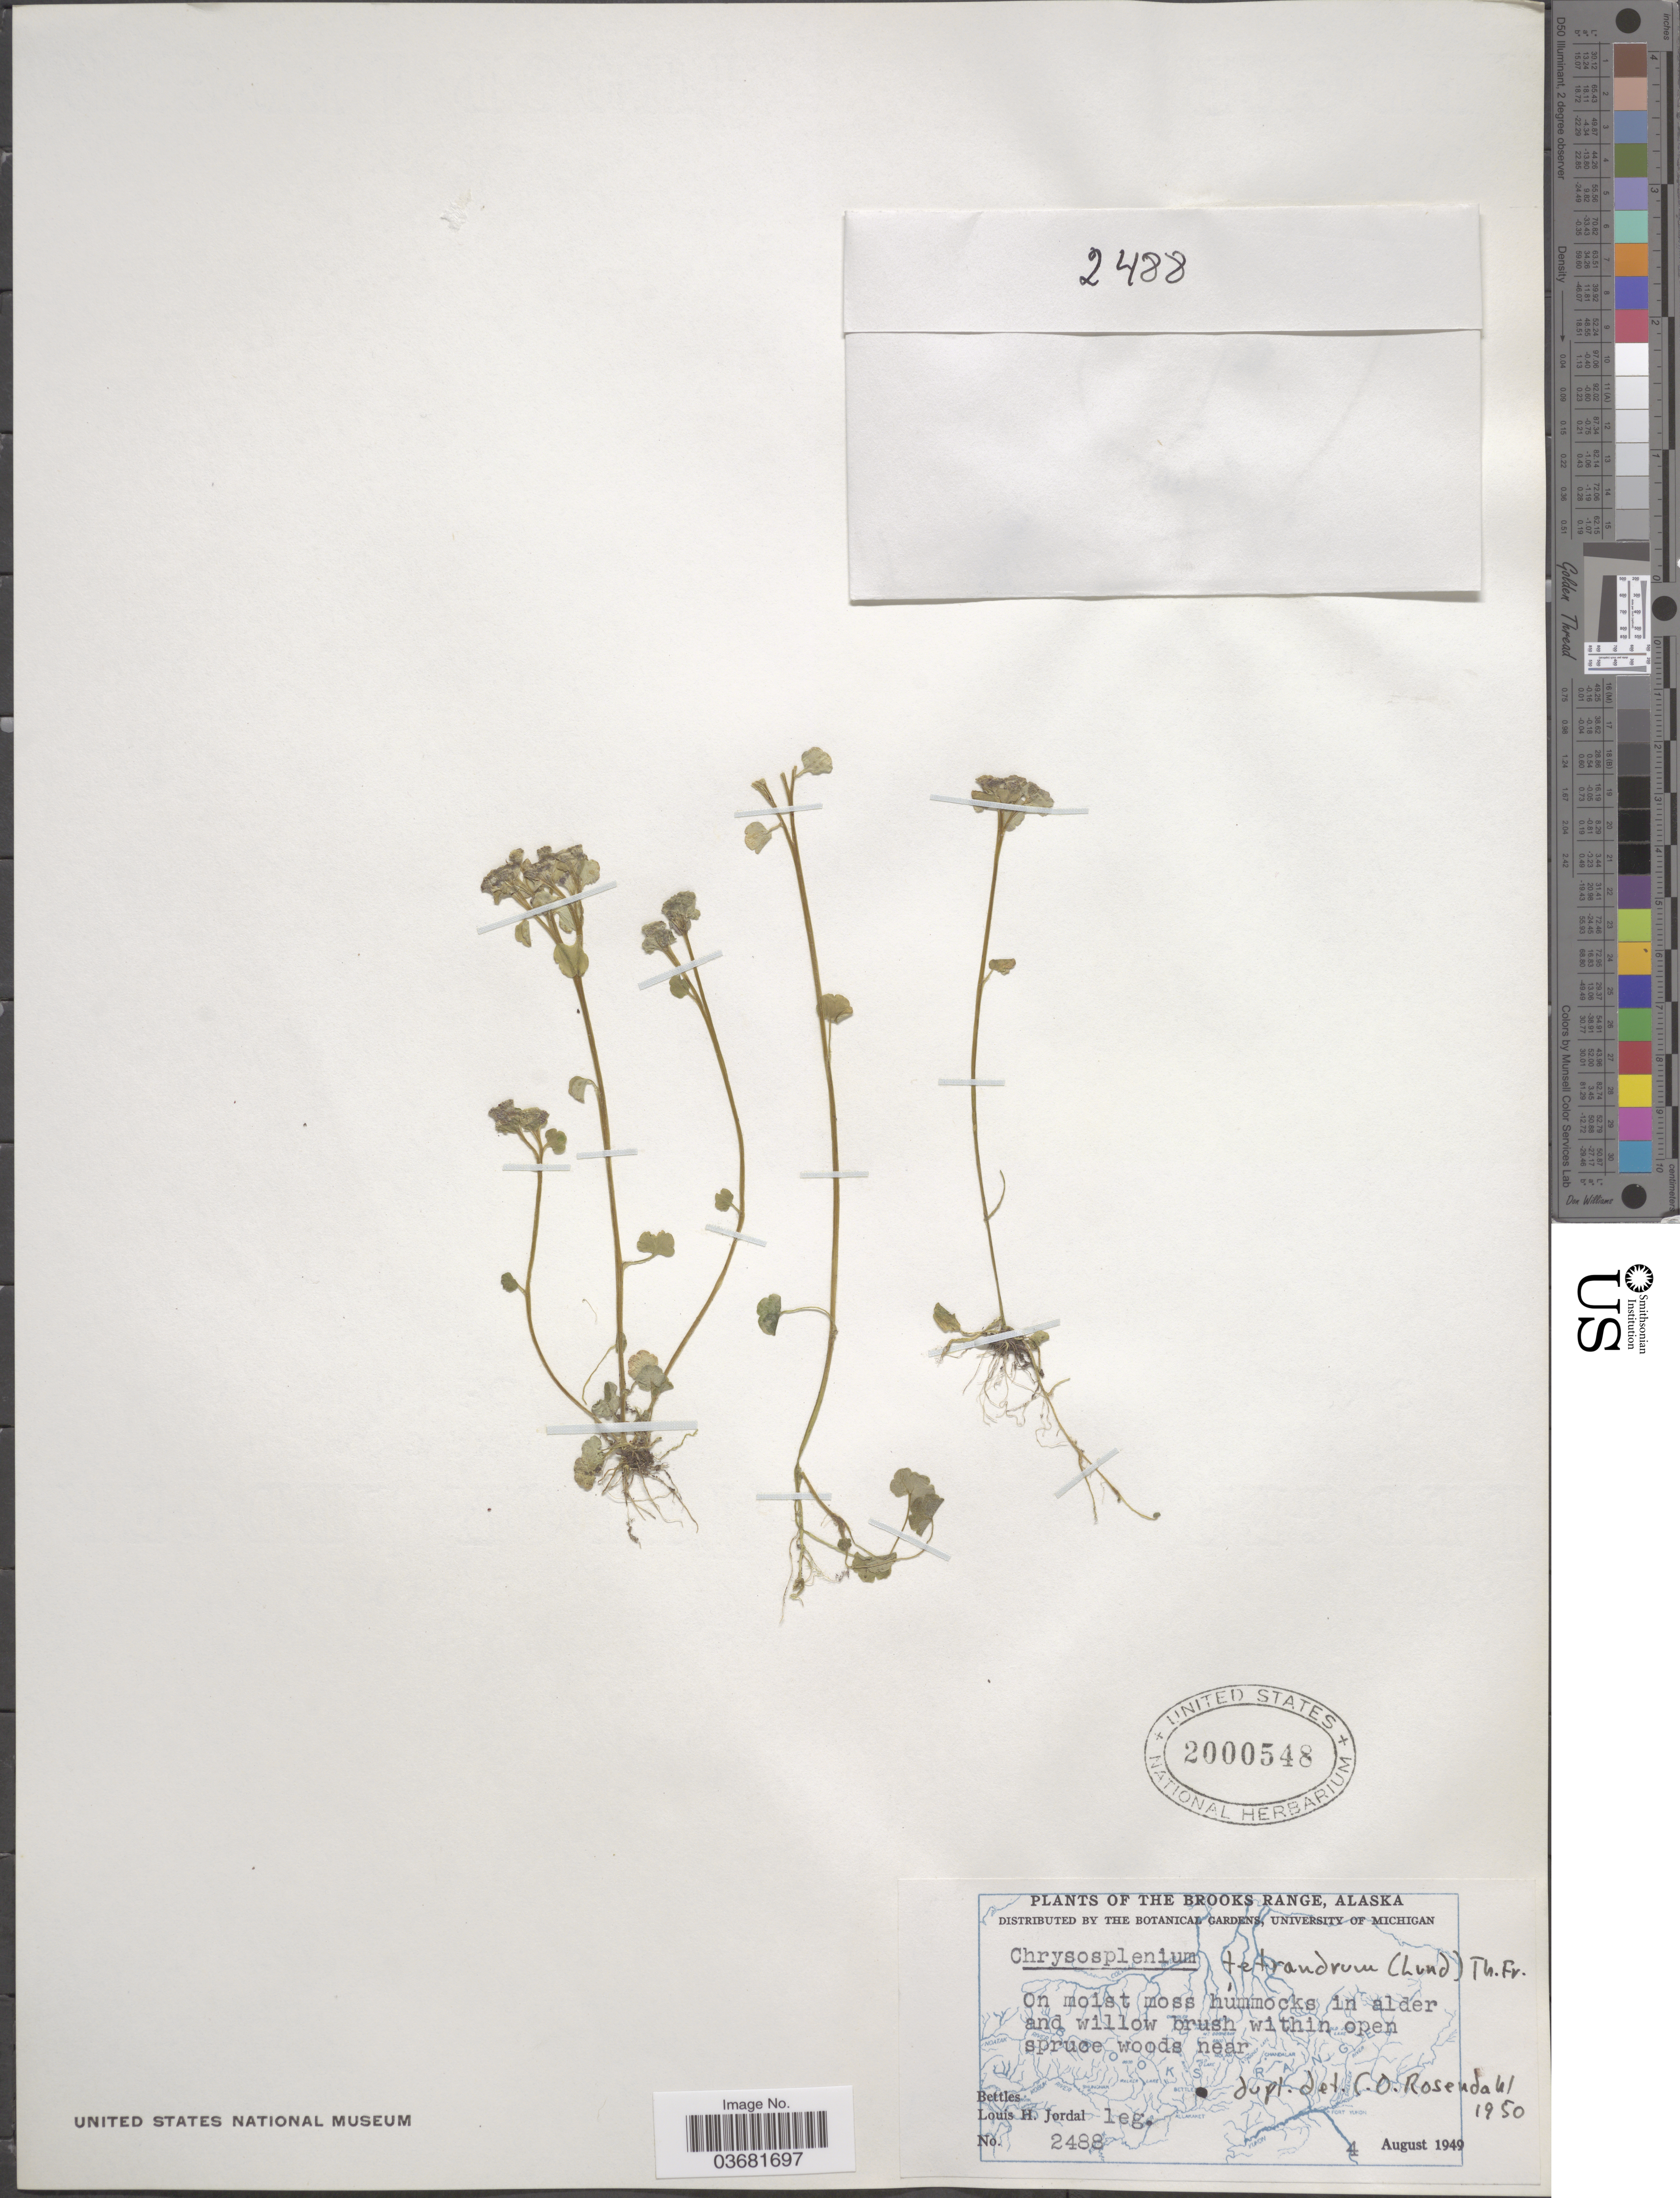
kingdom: Plantae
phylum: Tracheophyta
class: Magnoliopsida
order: Saxifragales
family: Saxifragaceae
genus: Chrysosplenium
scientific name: Chrysosplenium tetrandrum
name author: (N. Lund) Th. Fr.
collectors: L. Jordal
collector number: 2488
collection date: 1949-08-04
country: United States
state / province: Alaska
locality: The Brooks Range. Open spruce woods near Bettles.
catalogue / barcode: US 2000548